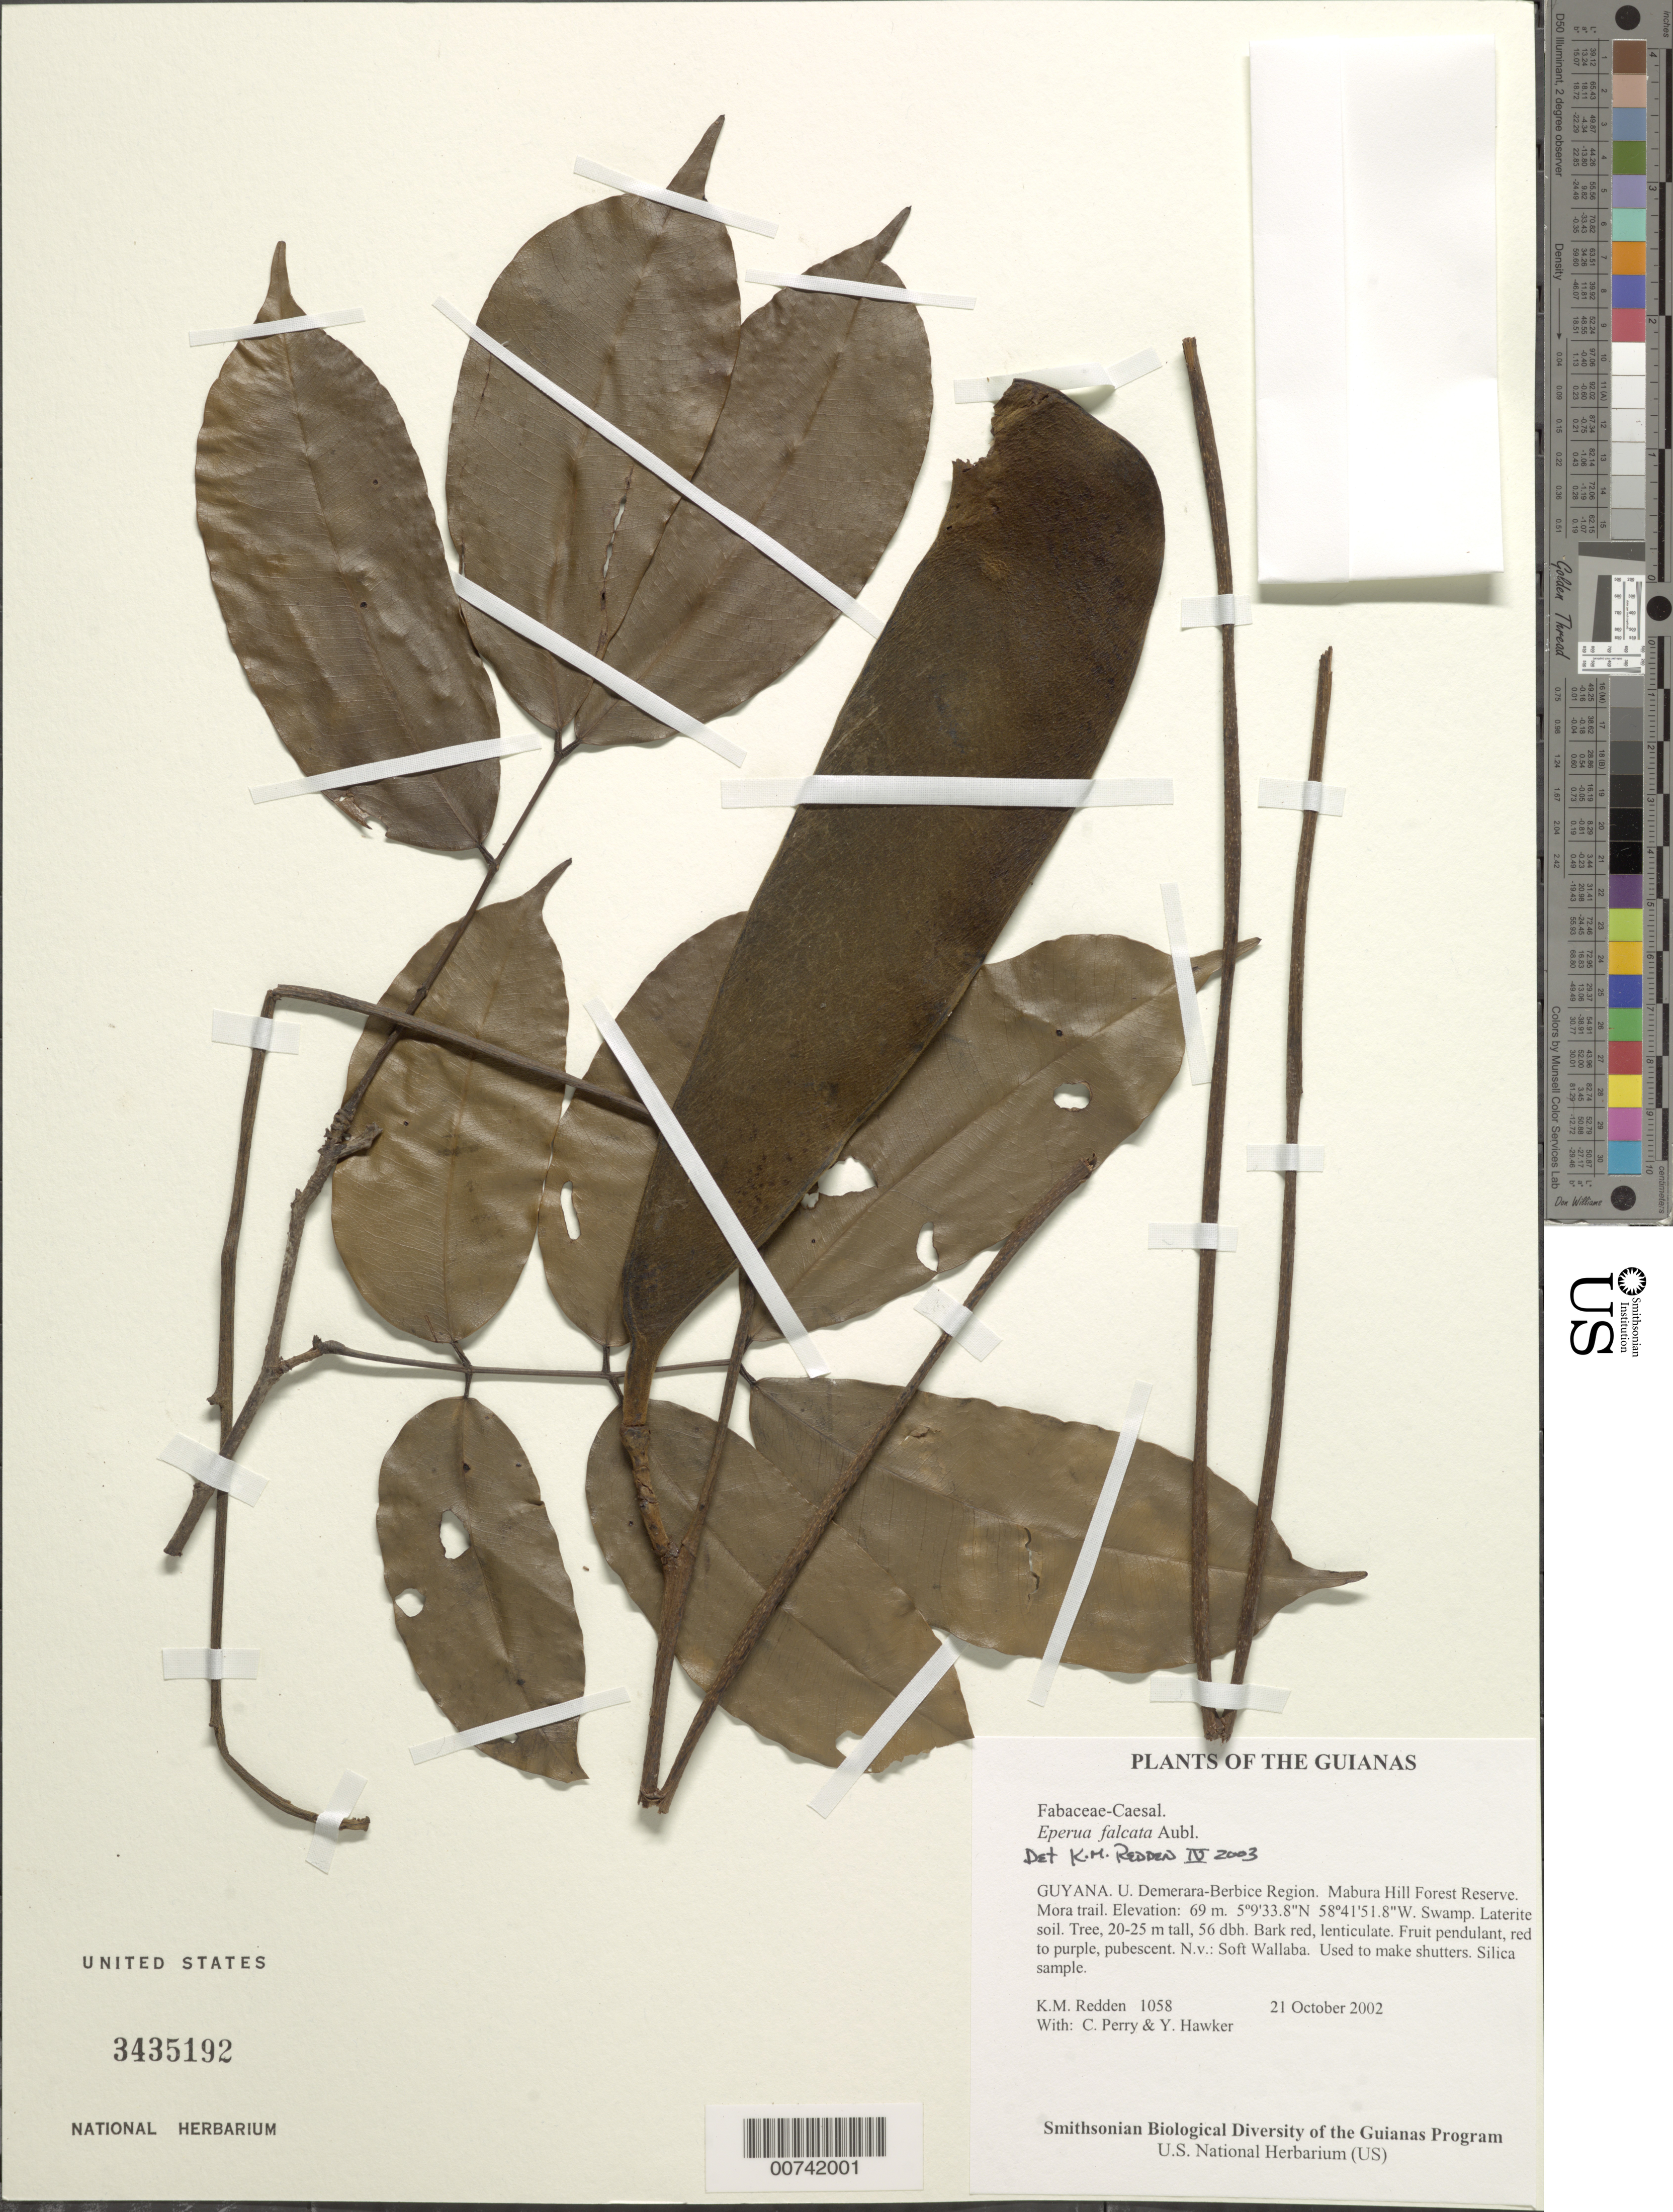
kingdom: Plantae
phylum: Tracheophyta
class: Magnoliopsida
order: Fabales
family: Fabaceae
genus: Eperua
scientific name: Eperua falcata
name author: Aubl.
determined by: Redden, K. M.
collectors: K. M. Redden, C. Perry & Y. Hawker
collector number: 1058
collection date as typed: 21 October 2002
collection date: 2002-10-21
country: Guyana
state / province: U. Demerara-Berbice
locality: Mabura Hill Forest Reserve. Mora trail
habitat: Swamp. Laterite soil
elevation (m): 69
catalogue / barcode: US 3435192